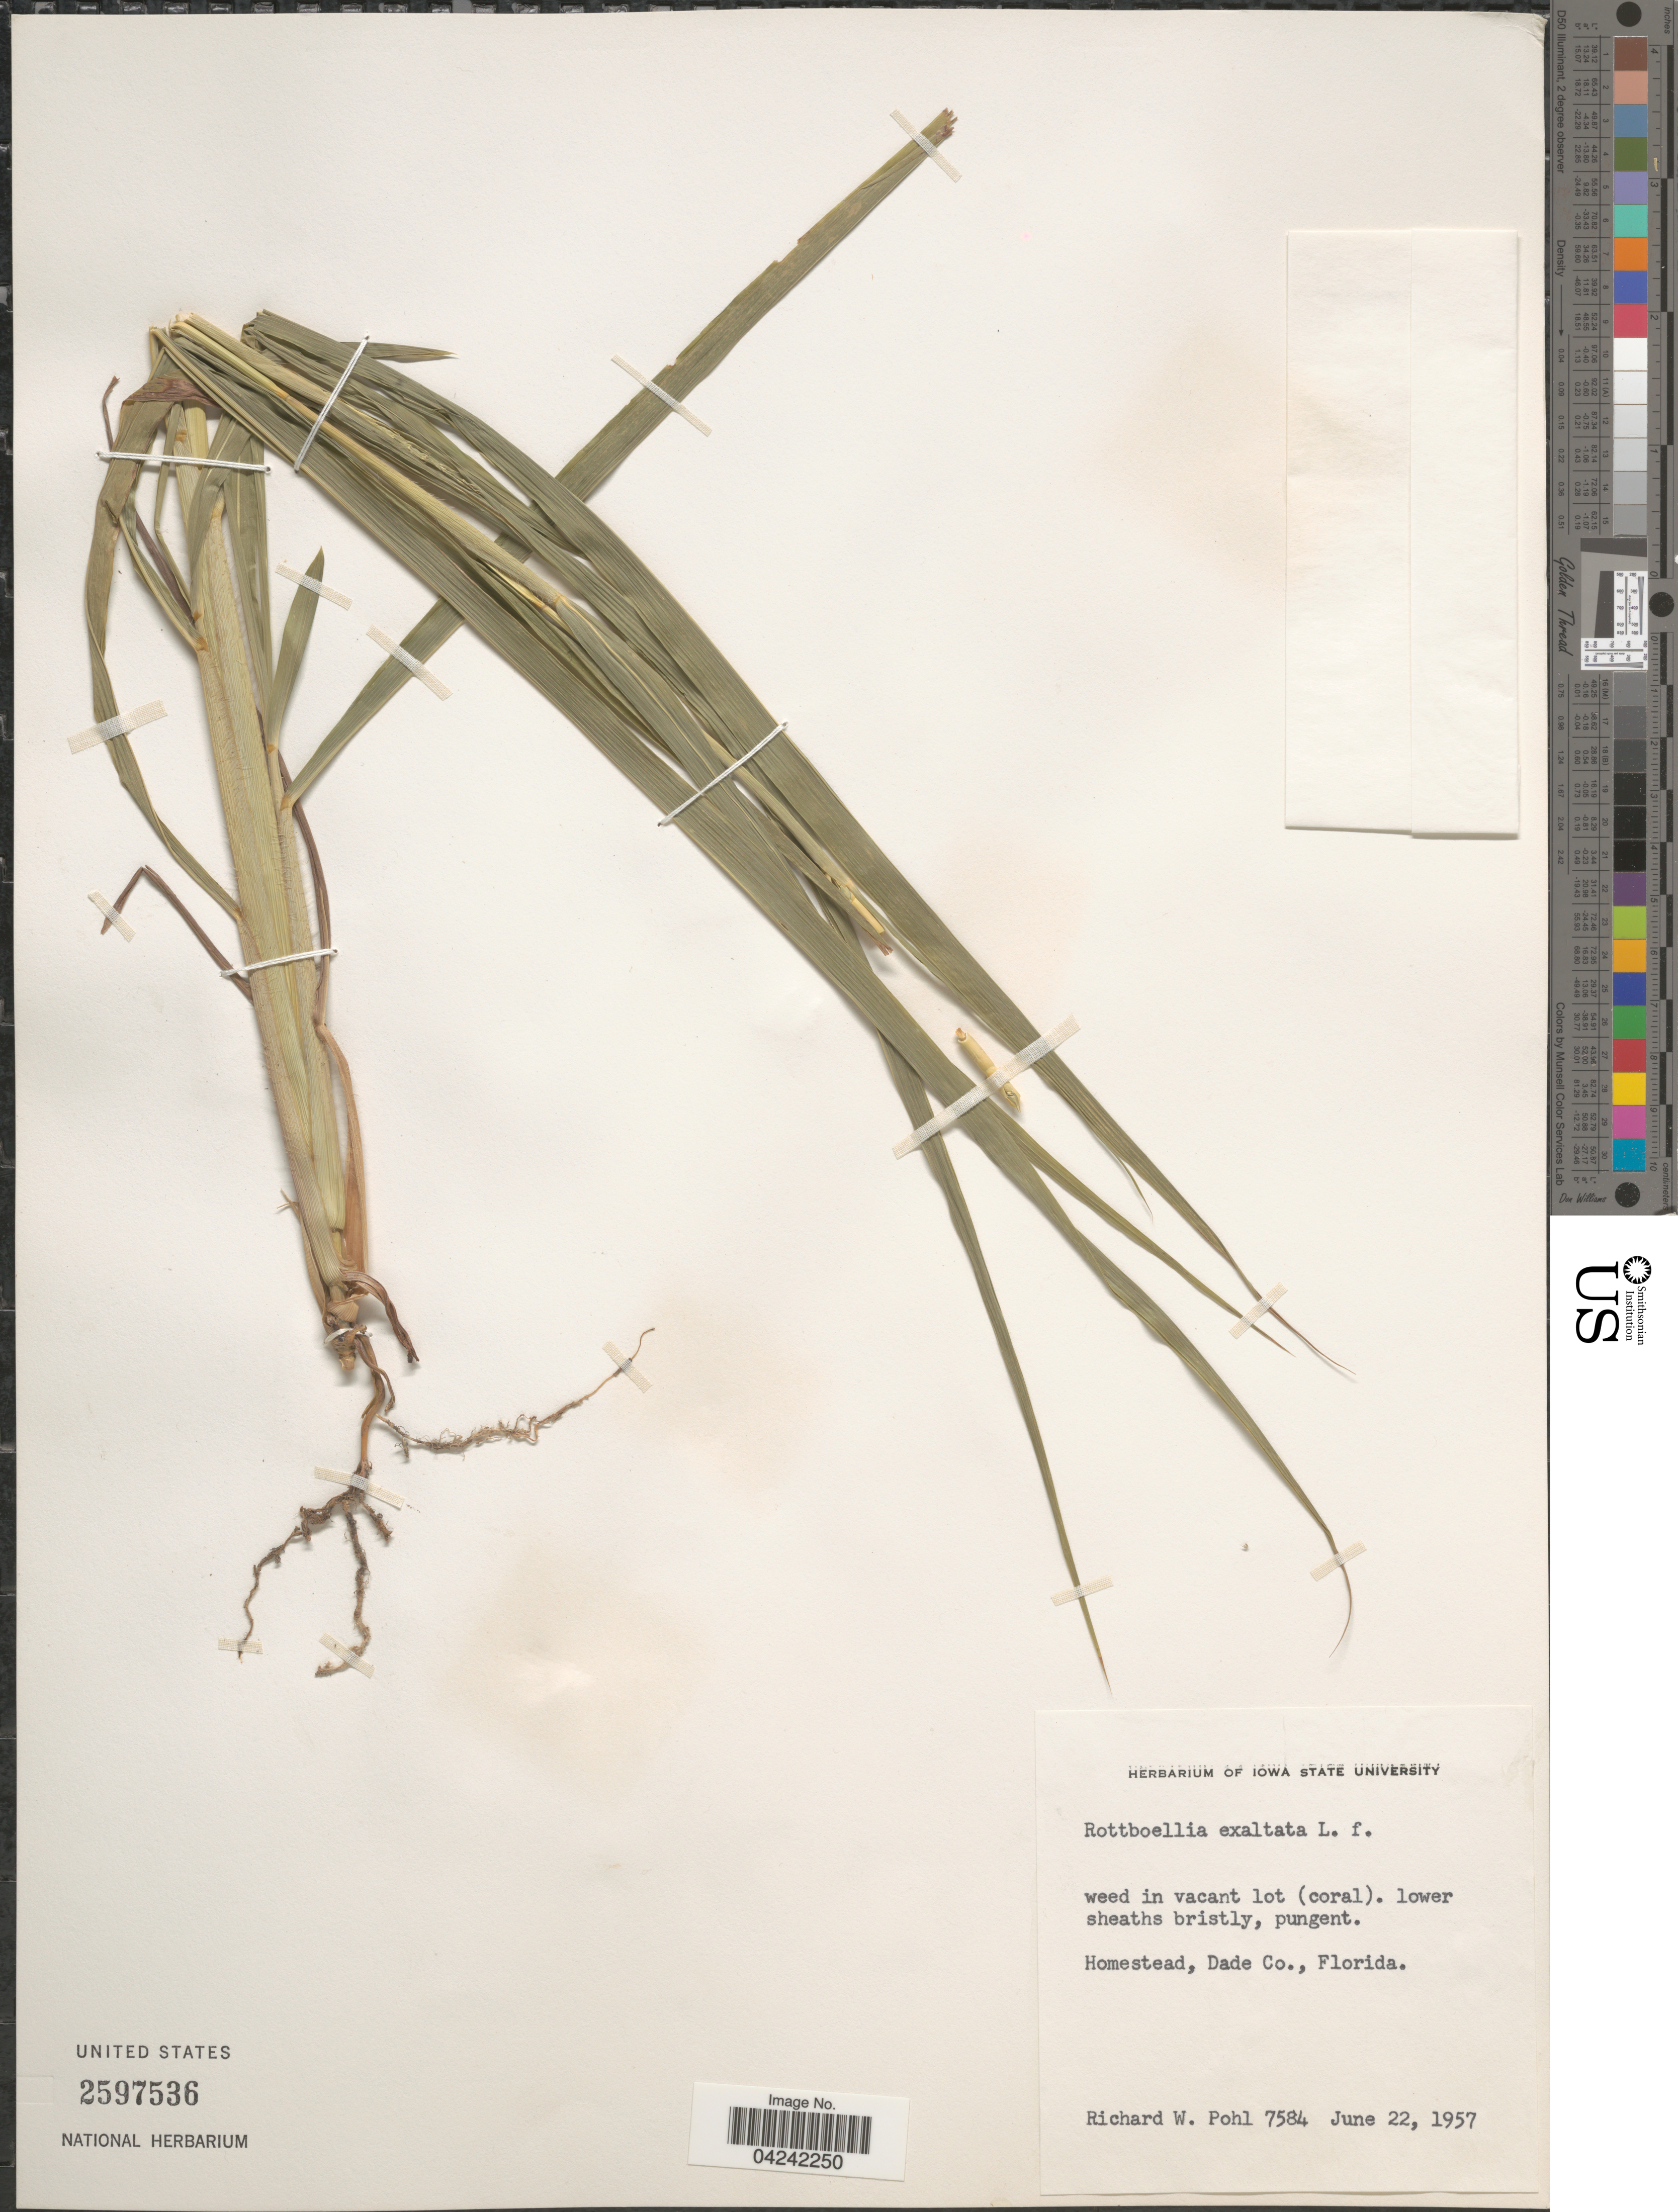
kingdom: Plantae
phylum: Tracheophyta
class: Liliopsida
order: Poales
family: Poaceae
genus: Rottboellia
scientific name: Rottboellia cochinchinensis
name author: (Lour.) Clayton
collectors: R. W. Pohl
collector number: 7584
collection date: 1957-06-22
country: United States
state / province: Florida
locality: Homestead, Dade Co.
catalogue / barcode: US 2597536